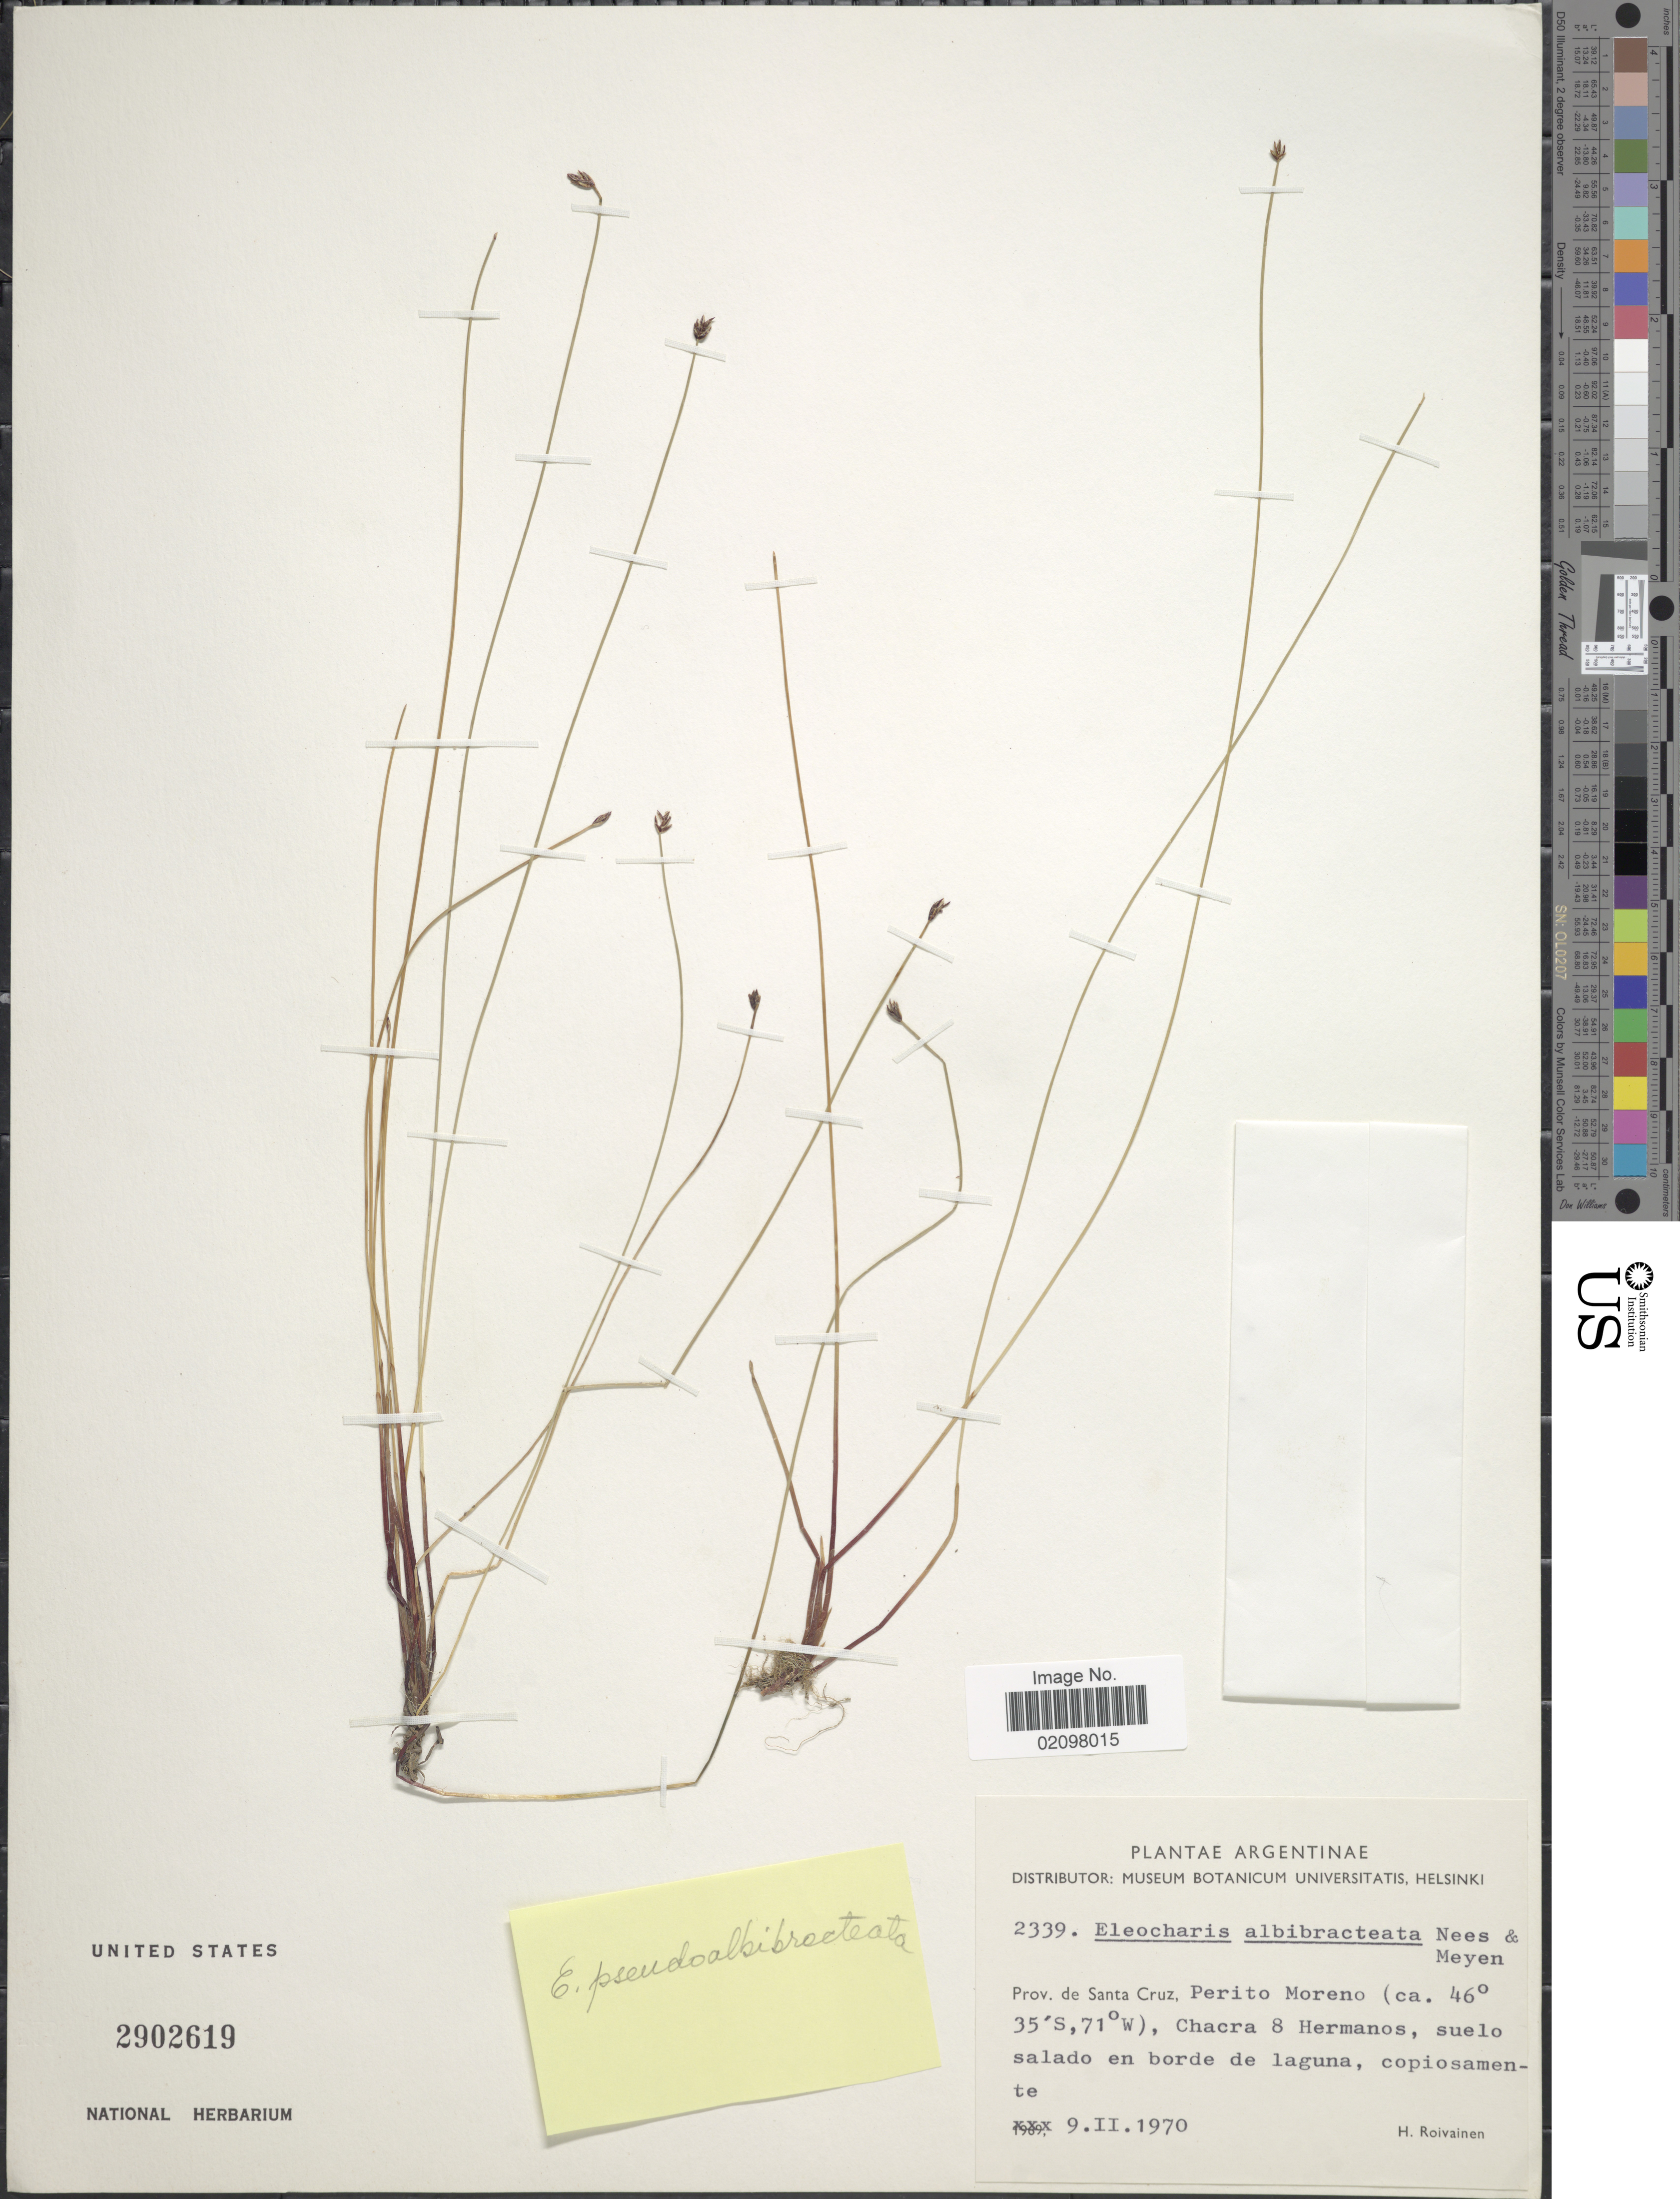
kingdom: Plantae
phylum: Tracheophyta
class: Liliopsida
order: Poales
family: Cyperaceae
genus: Eleocharis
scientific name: Eleocharis albibracteata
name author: Nees & Meyen ex Kunth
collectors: H. Roivainen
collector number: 2339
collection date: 1970-02-09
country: Argentina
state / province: Santa Cruz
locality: Perito Moreno, Chacra 8 Hermanos, suelo salado en borde de laguna, copiosamente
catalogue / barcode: US 2902619